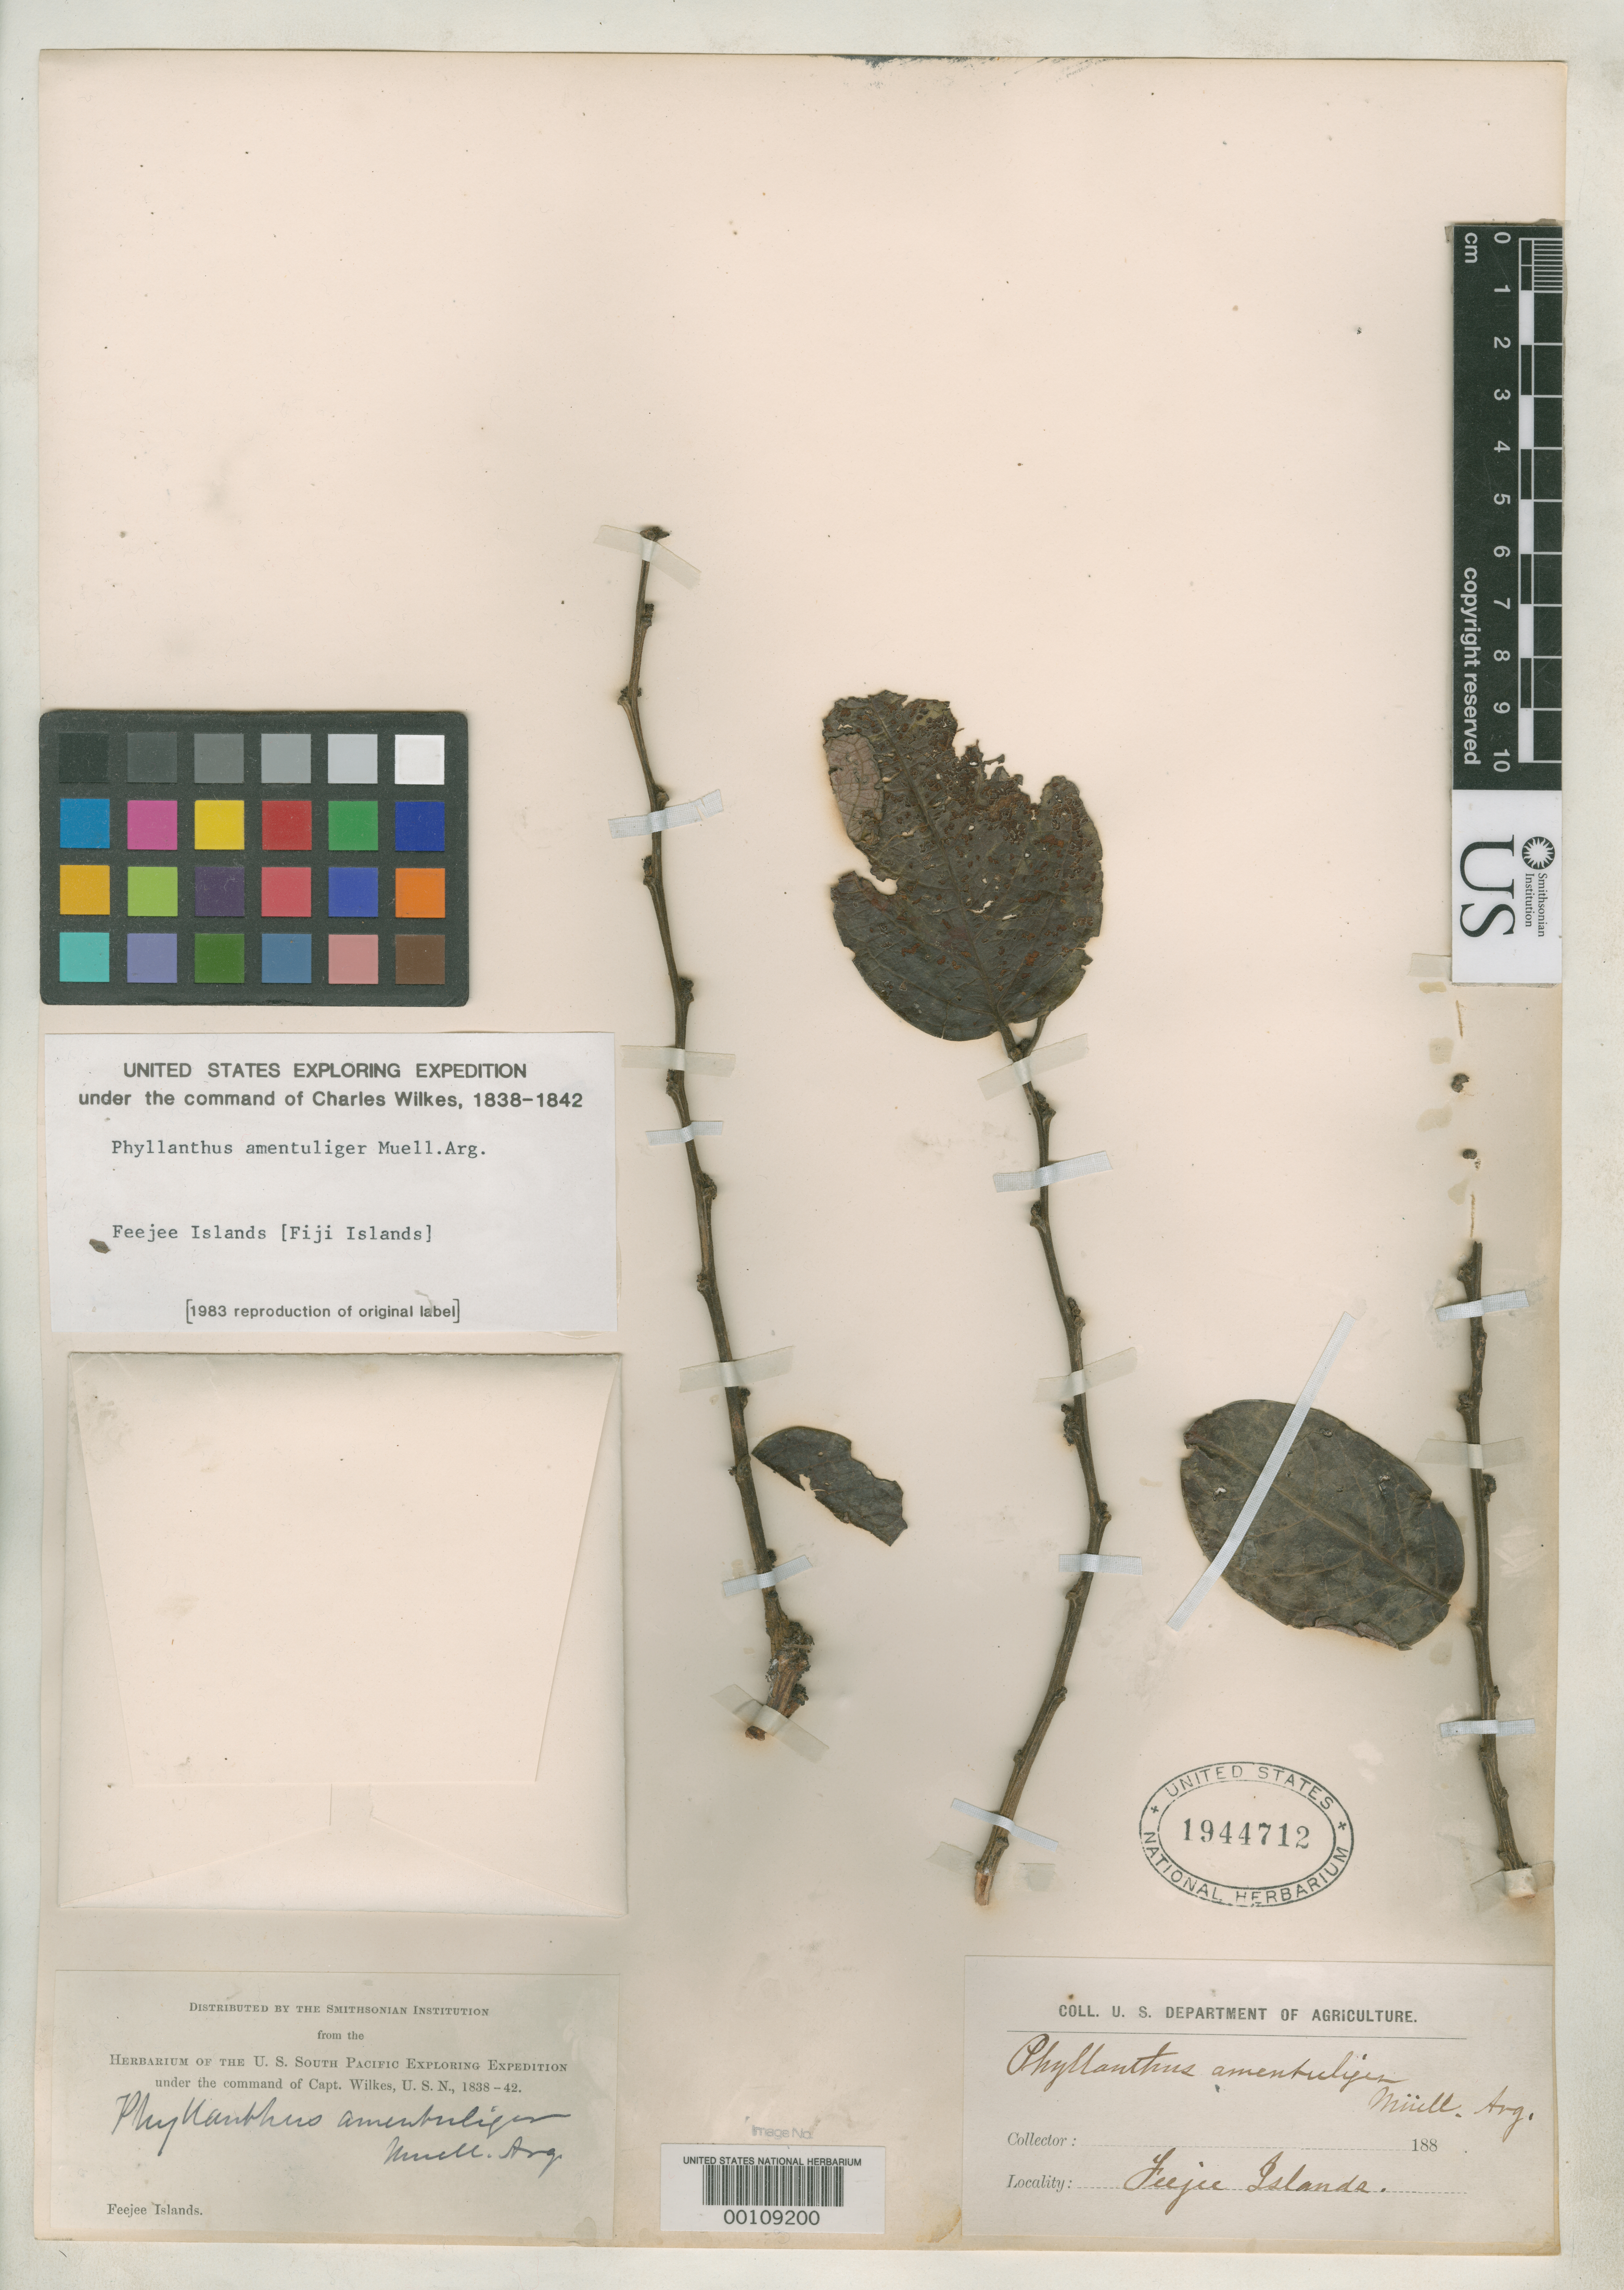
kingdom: Plantae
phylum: Tracheophyta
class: Magnoliopsida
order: Malpighiales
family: Phyllanthaceae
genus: Phyllanthus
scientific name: Phyllanthus amentuliger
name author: Müll. Arg.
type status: Type Collection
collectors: Wilkes Explor. Exped.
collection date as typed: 1840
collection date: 1840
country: Fiji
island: Vanua Levu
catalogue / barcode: US 1944712